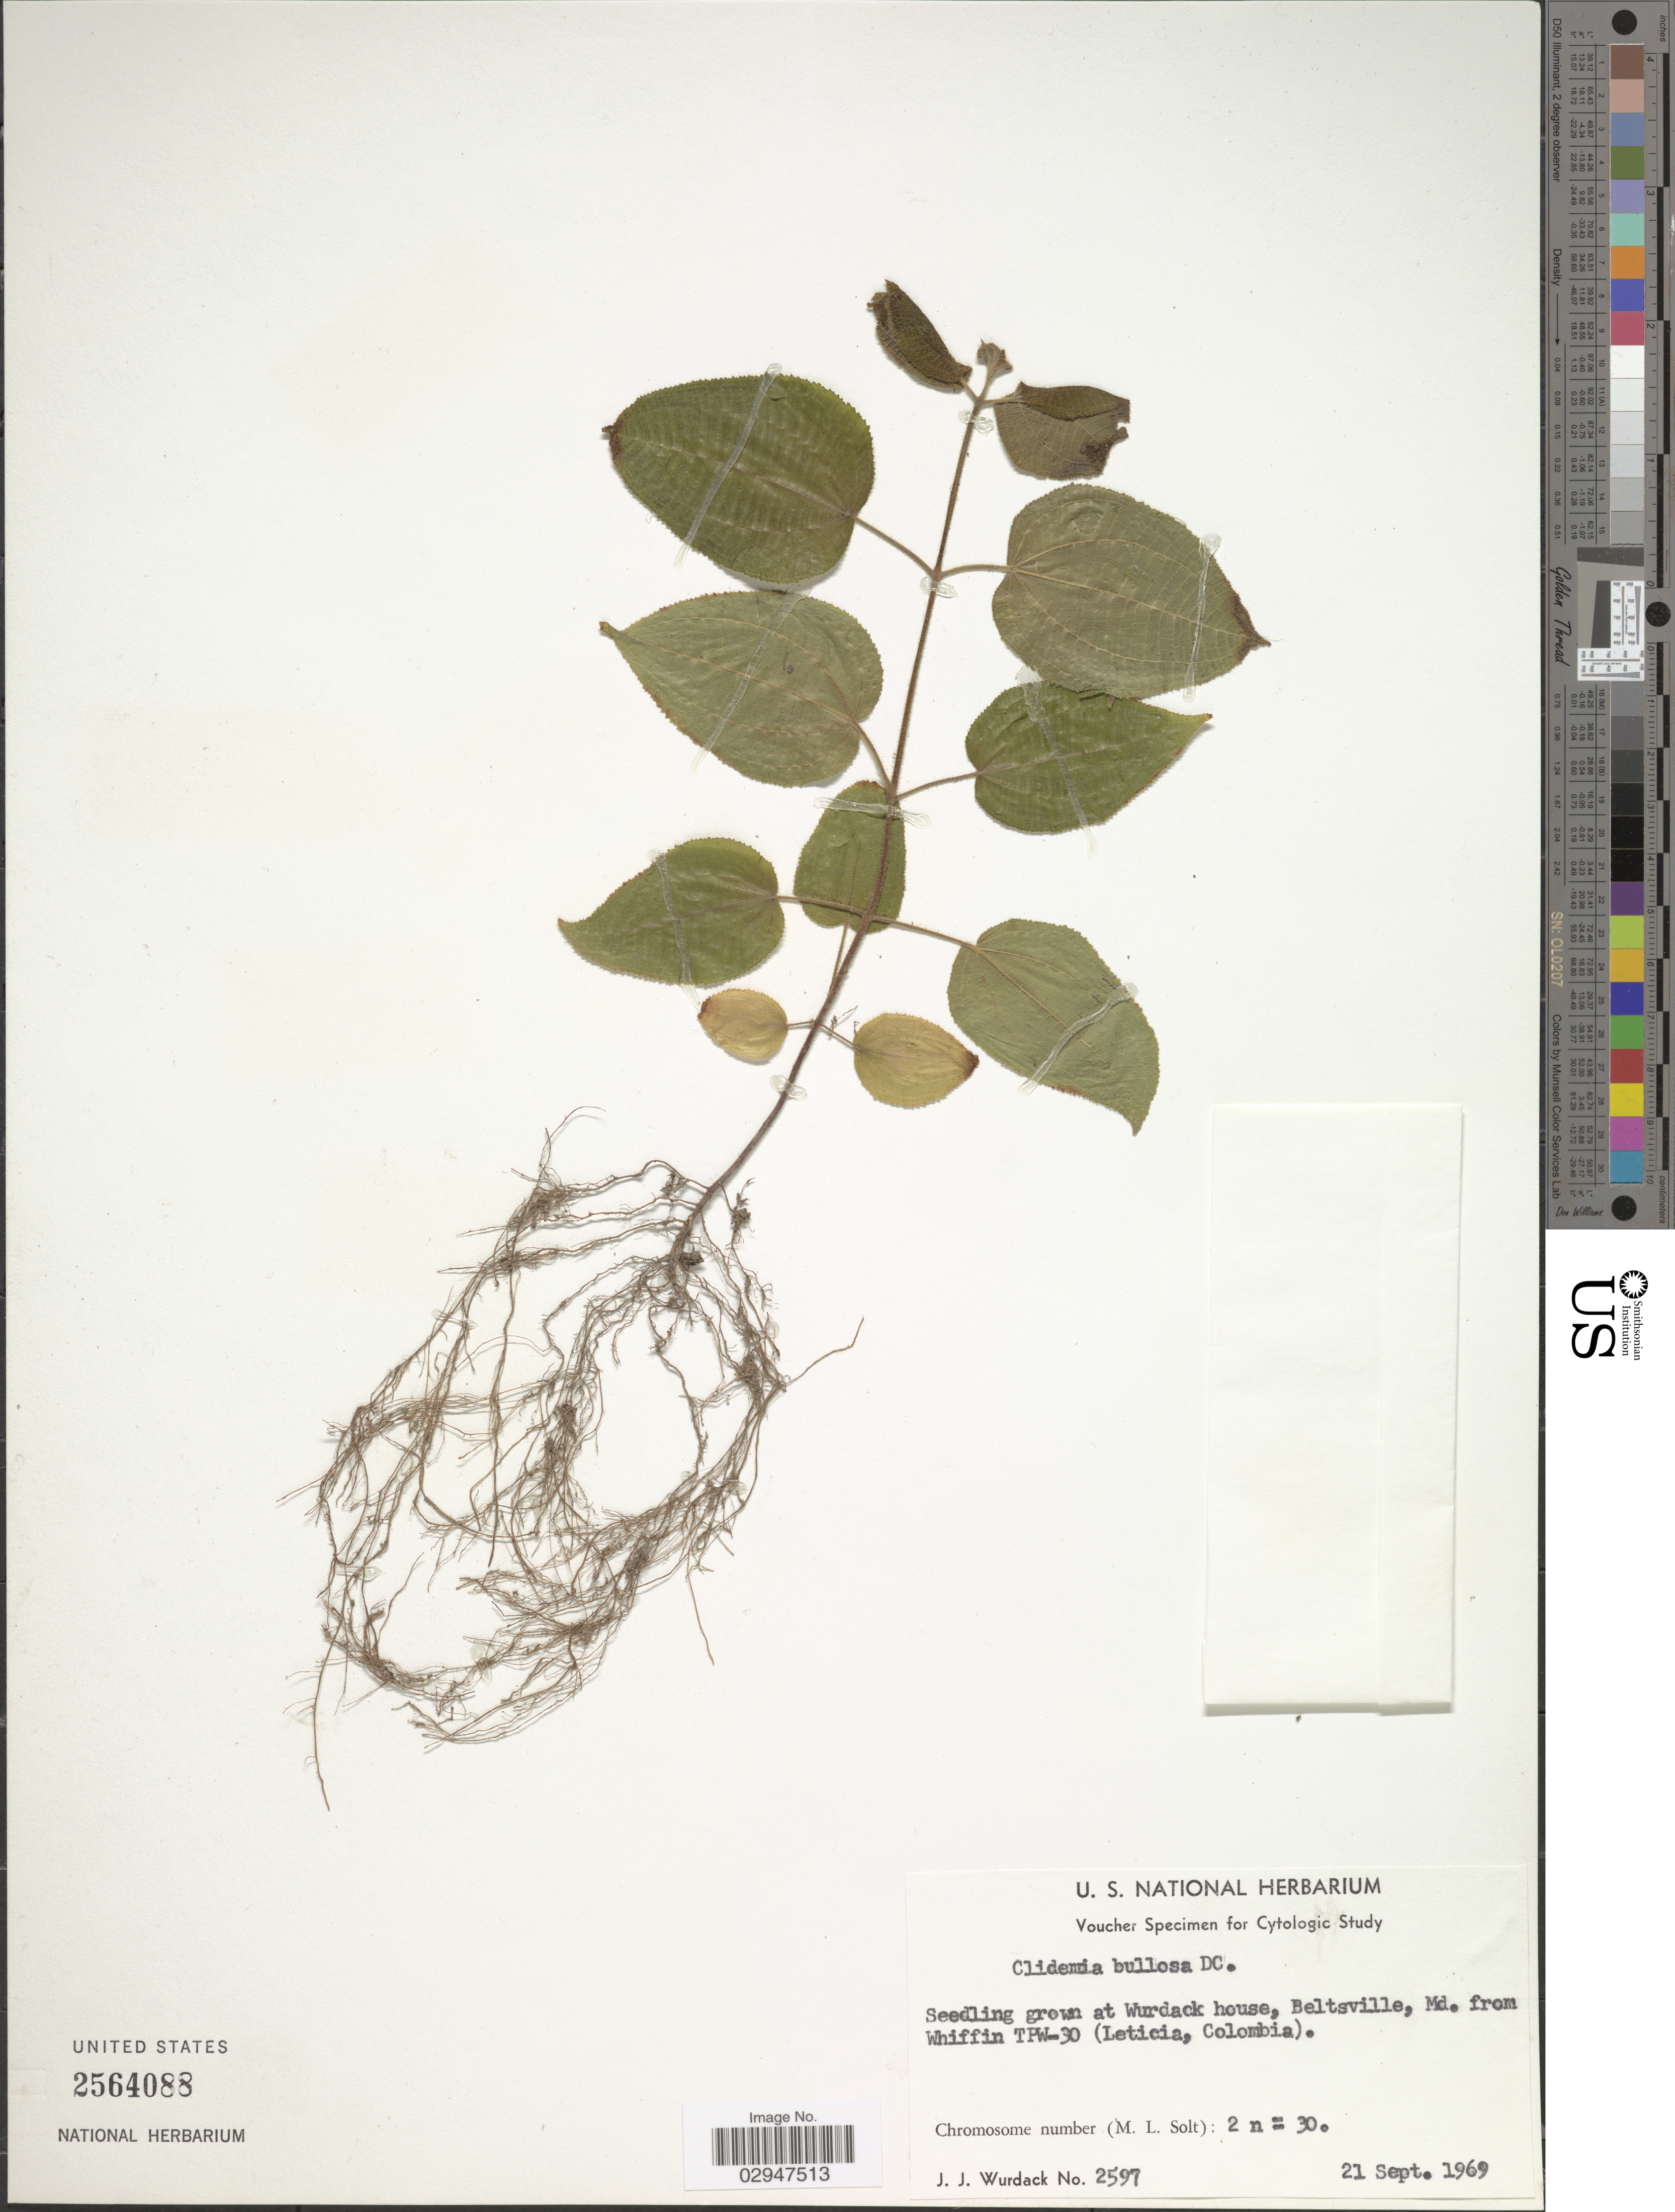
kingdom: Plantae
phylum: Tracheophyta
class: Magnoliopsida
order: Myrtales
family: Melastomataceae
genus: Clidemia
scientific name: Clidemia bullosa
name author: DC.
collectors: J. J. Wurdack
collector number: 2597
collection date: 1969-09-21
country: United States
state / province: Maryland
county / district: Prince George's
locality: Wurdack house, Beltsville, Md.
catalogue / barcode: US 2564088